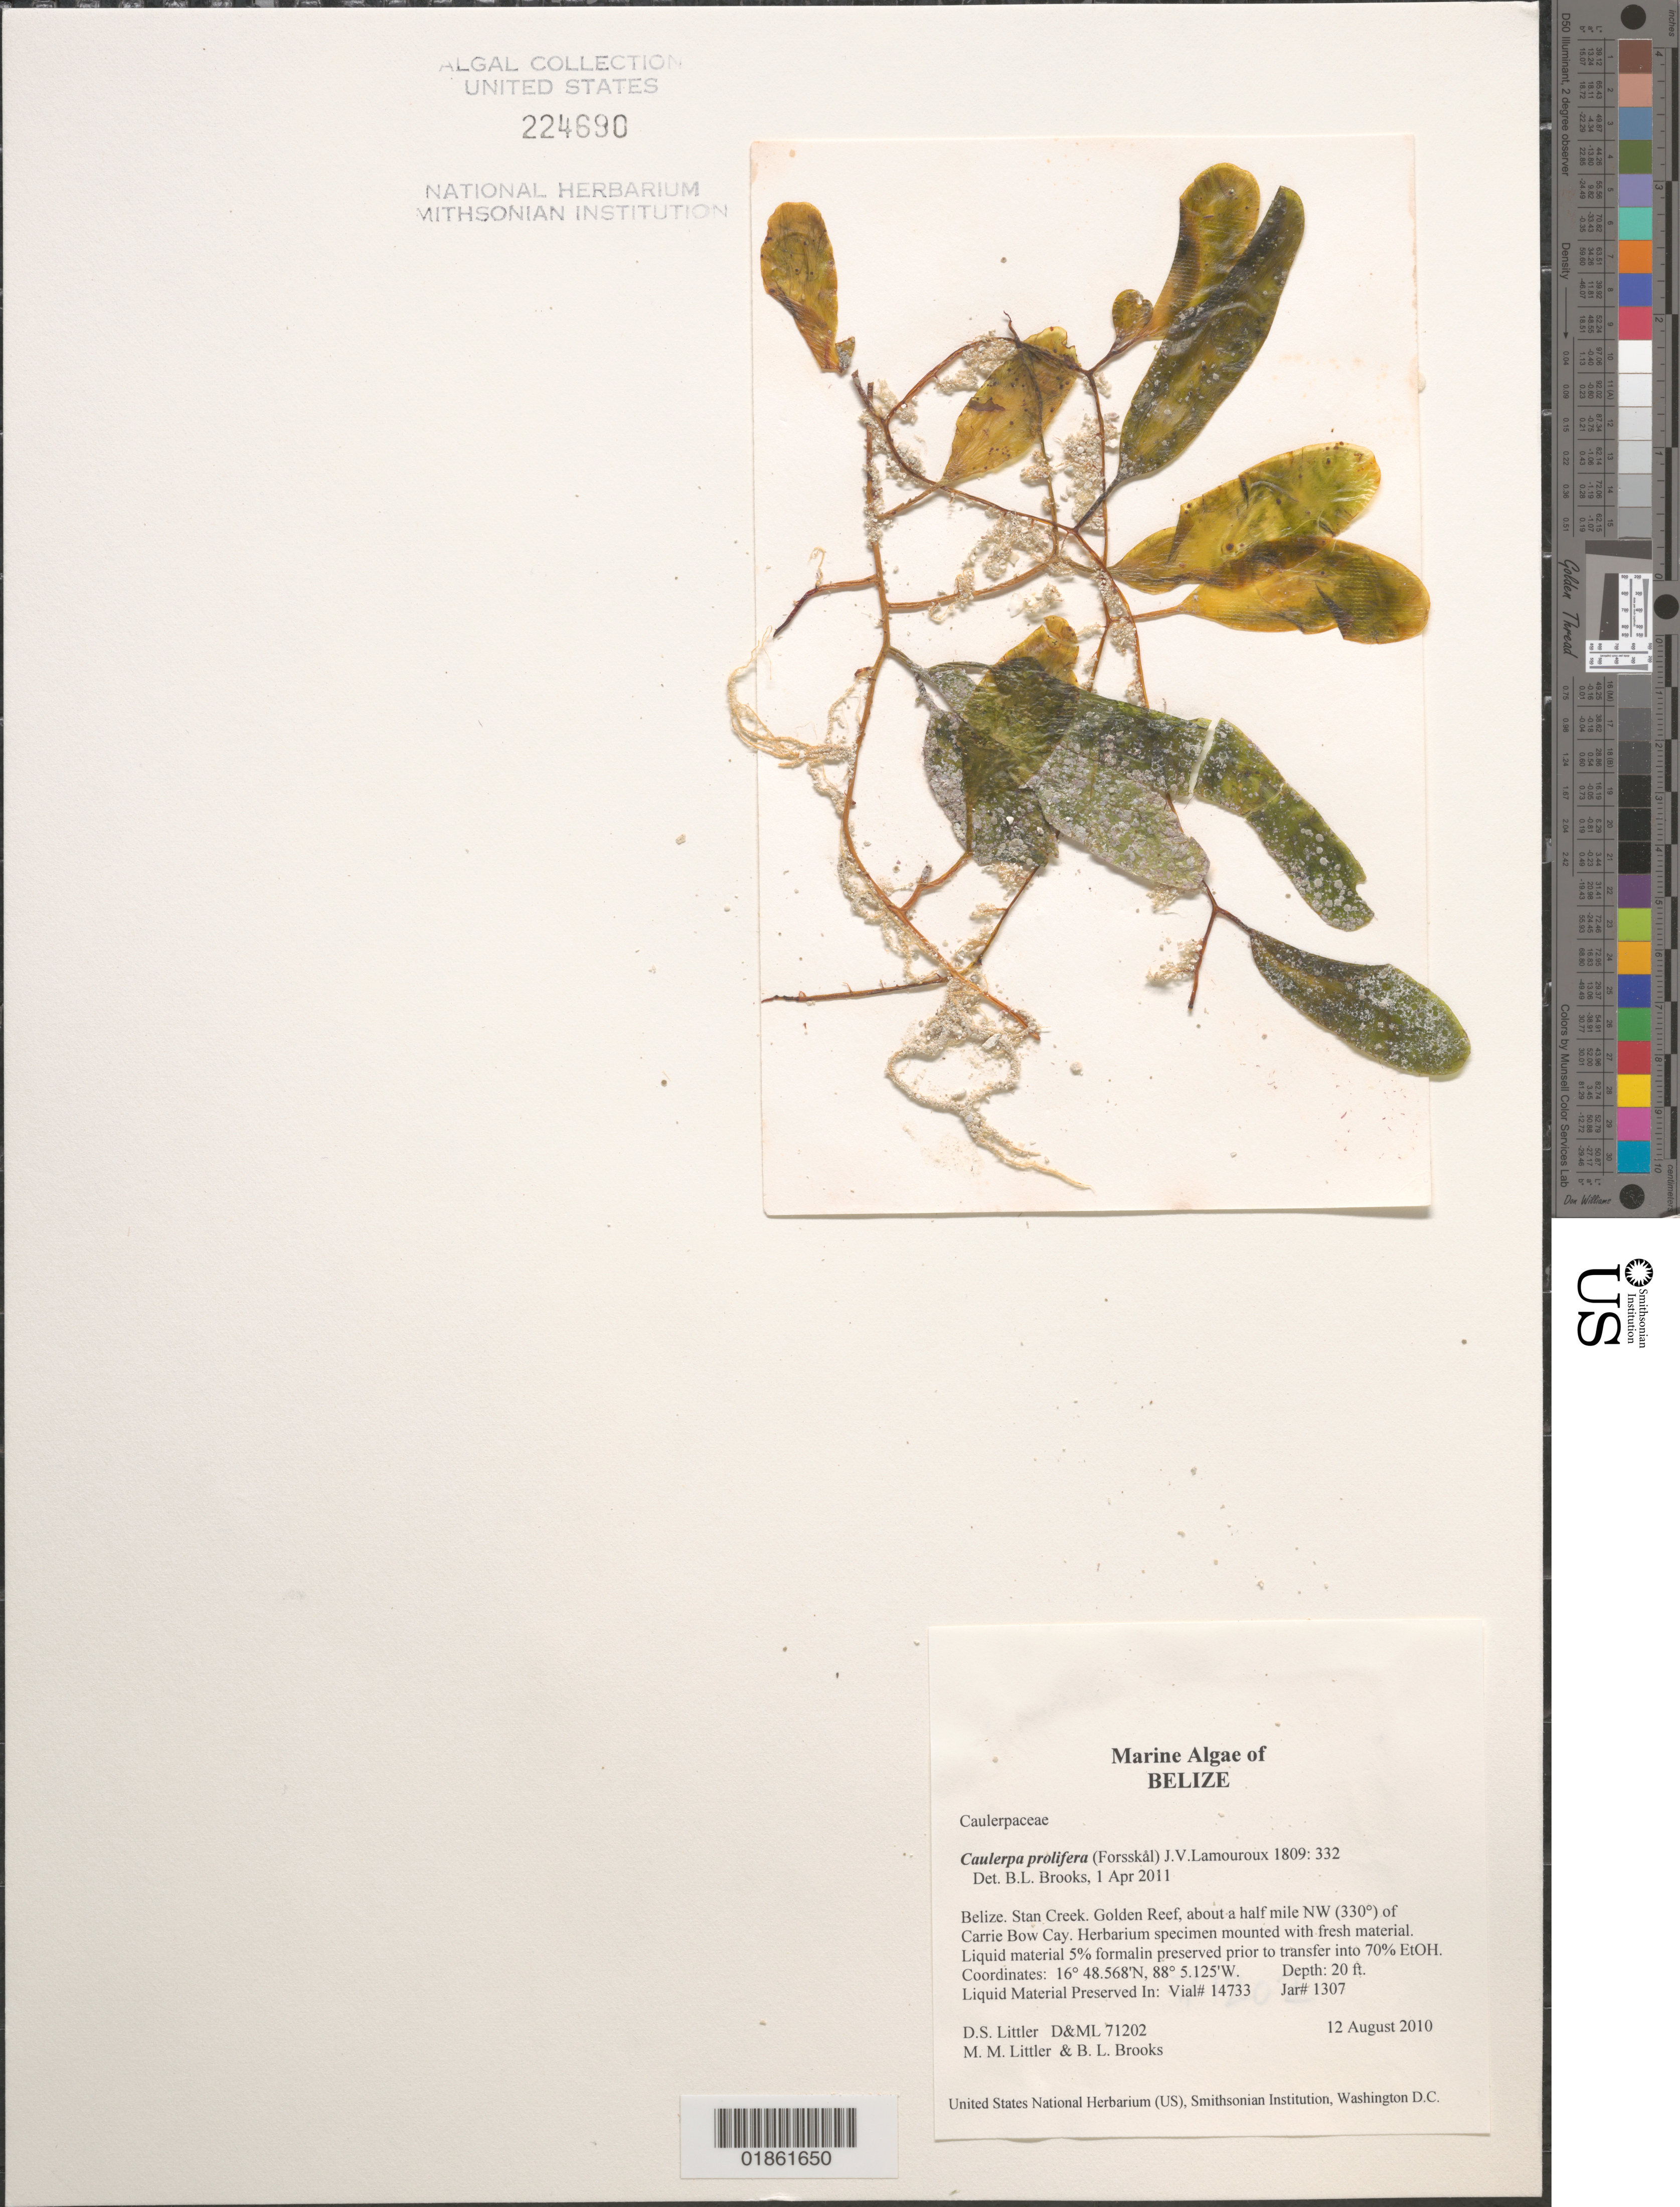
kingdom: Plantae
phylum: Chlorophyta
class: Ulvophyceae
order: Bryopsidales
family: Caulerpaceae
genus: Caulerpa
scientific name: Caulerpa prolifera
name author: (Forssk.) J.V.Lamouroux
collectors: D. S. Littler & M. M. Littler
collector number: D&ML 71202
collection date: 2010-08-12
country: Belize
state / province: Stann Creek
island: Pelican Cays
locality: Golden Reef. Patch reef SW of South Water Cay.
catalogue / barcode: US 224690